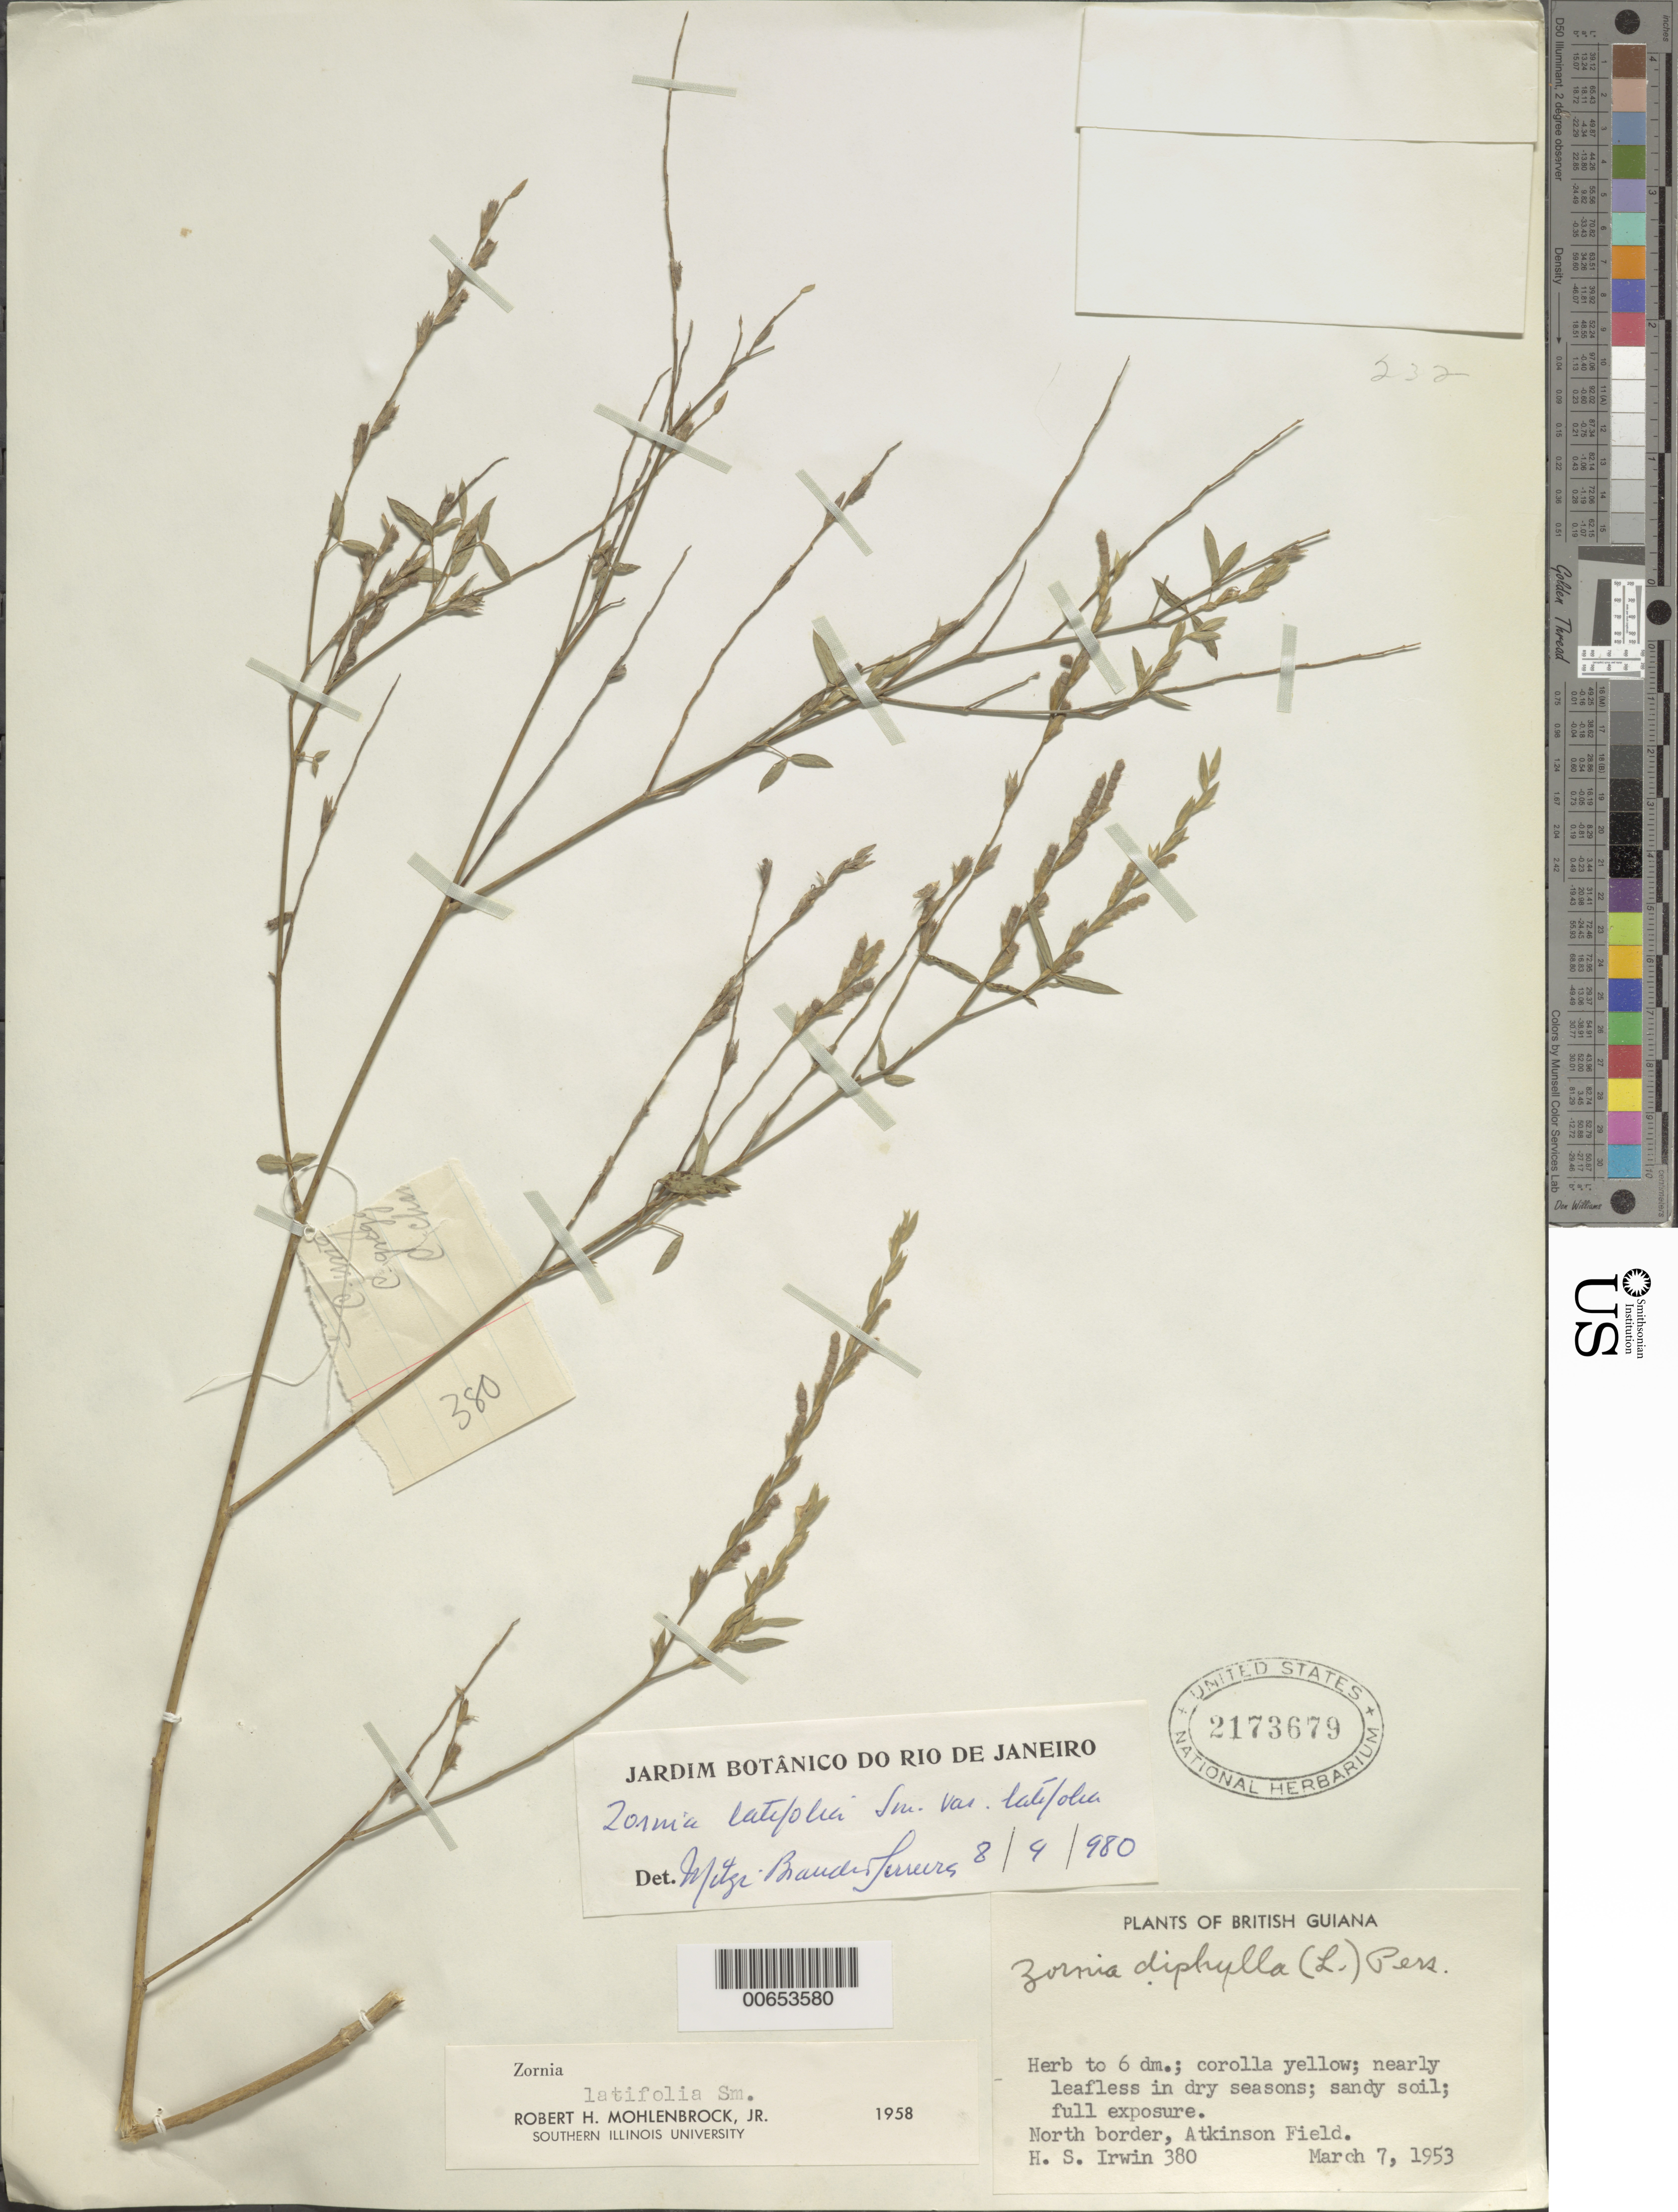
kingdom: Plantae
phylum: Tracheophyta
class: Magnoliopsida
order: Fabales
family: Fabaceae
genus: Zornia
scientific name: Zornia latifolia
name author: Sm.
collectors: H. Irwin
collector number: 380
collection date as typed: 7-Mar-53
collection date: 1953-03-07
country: Guyana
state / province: Demerara-Mahaica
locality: Atkinson Field, N border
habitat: Sandy soil, full exposure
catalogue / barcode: US 2173679